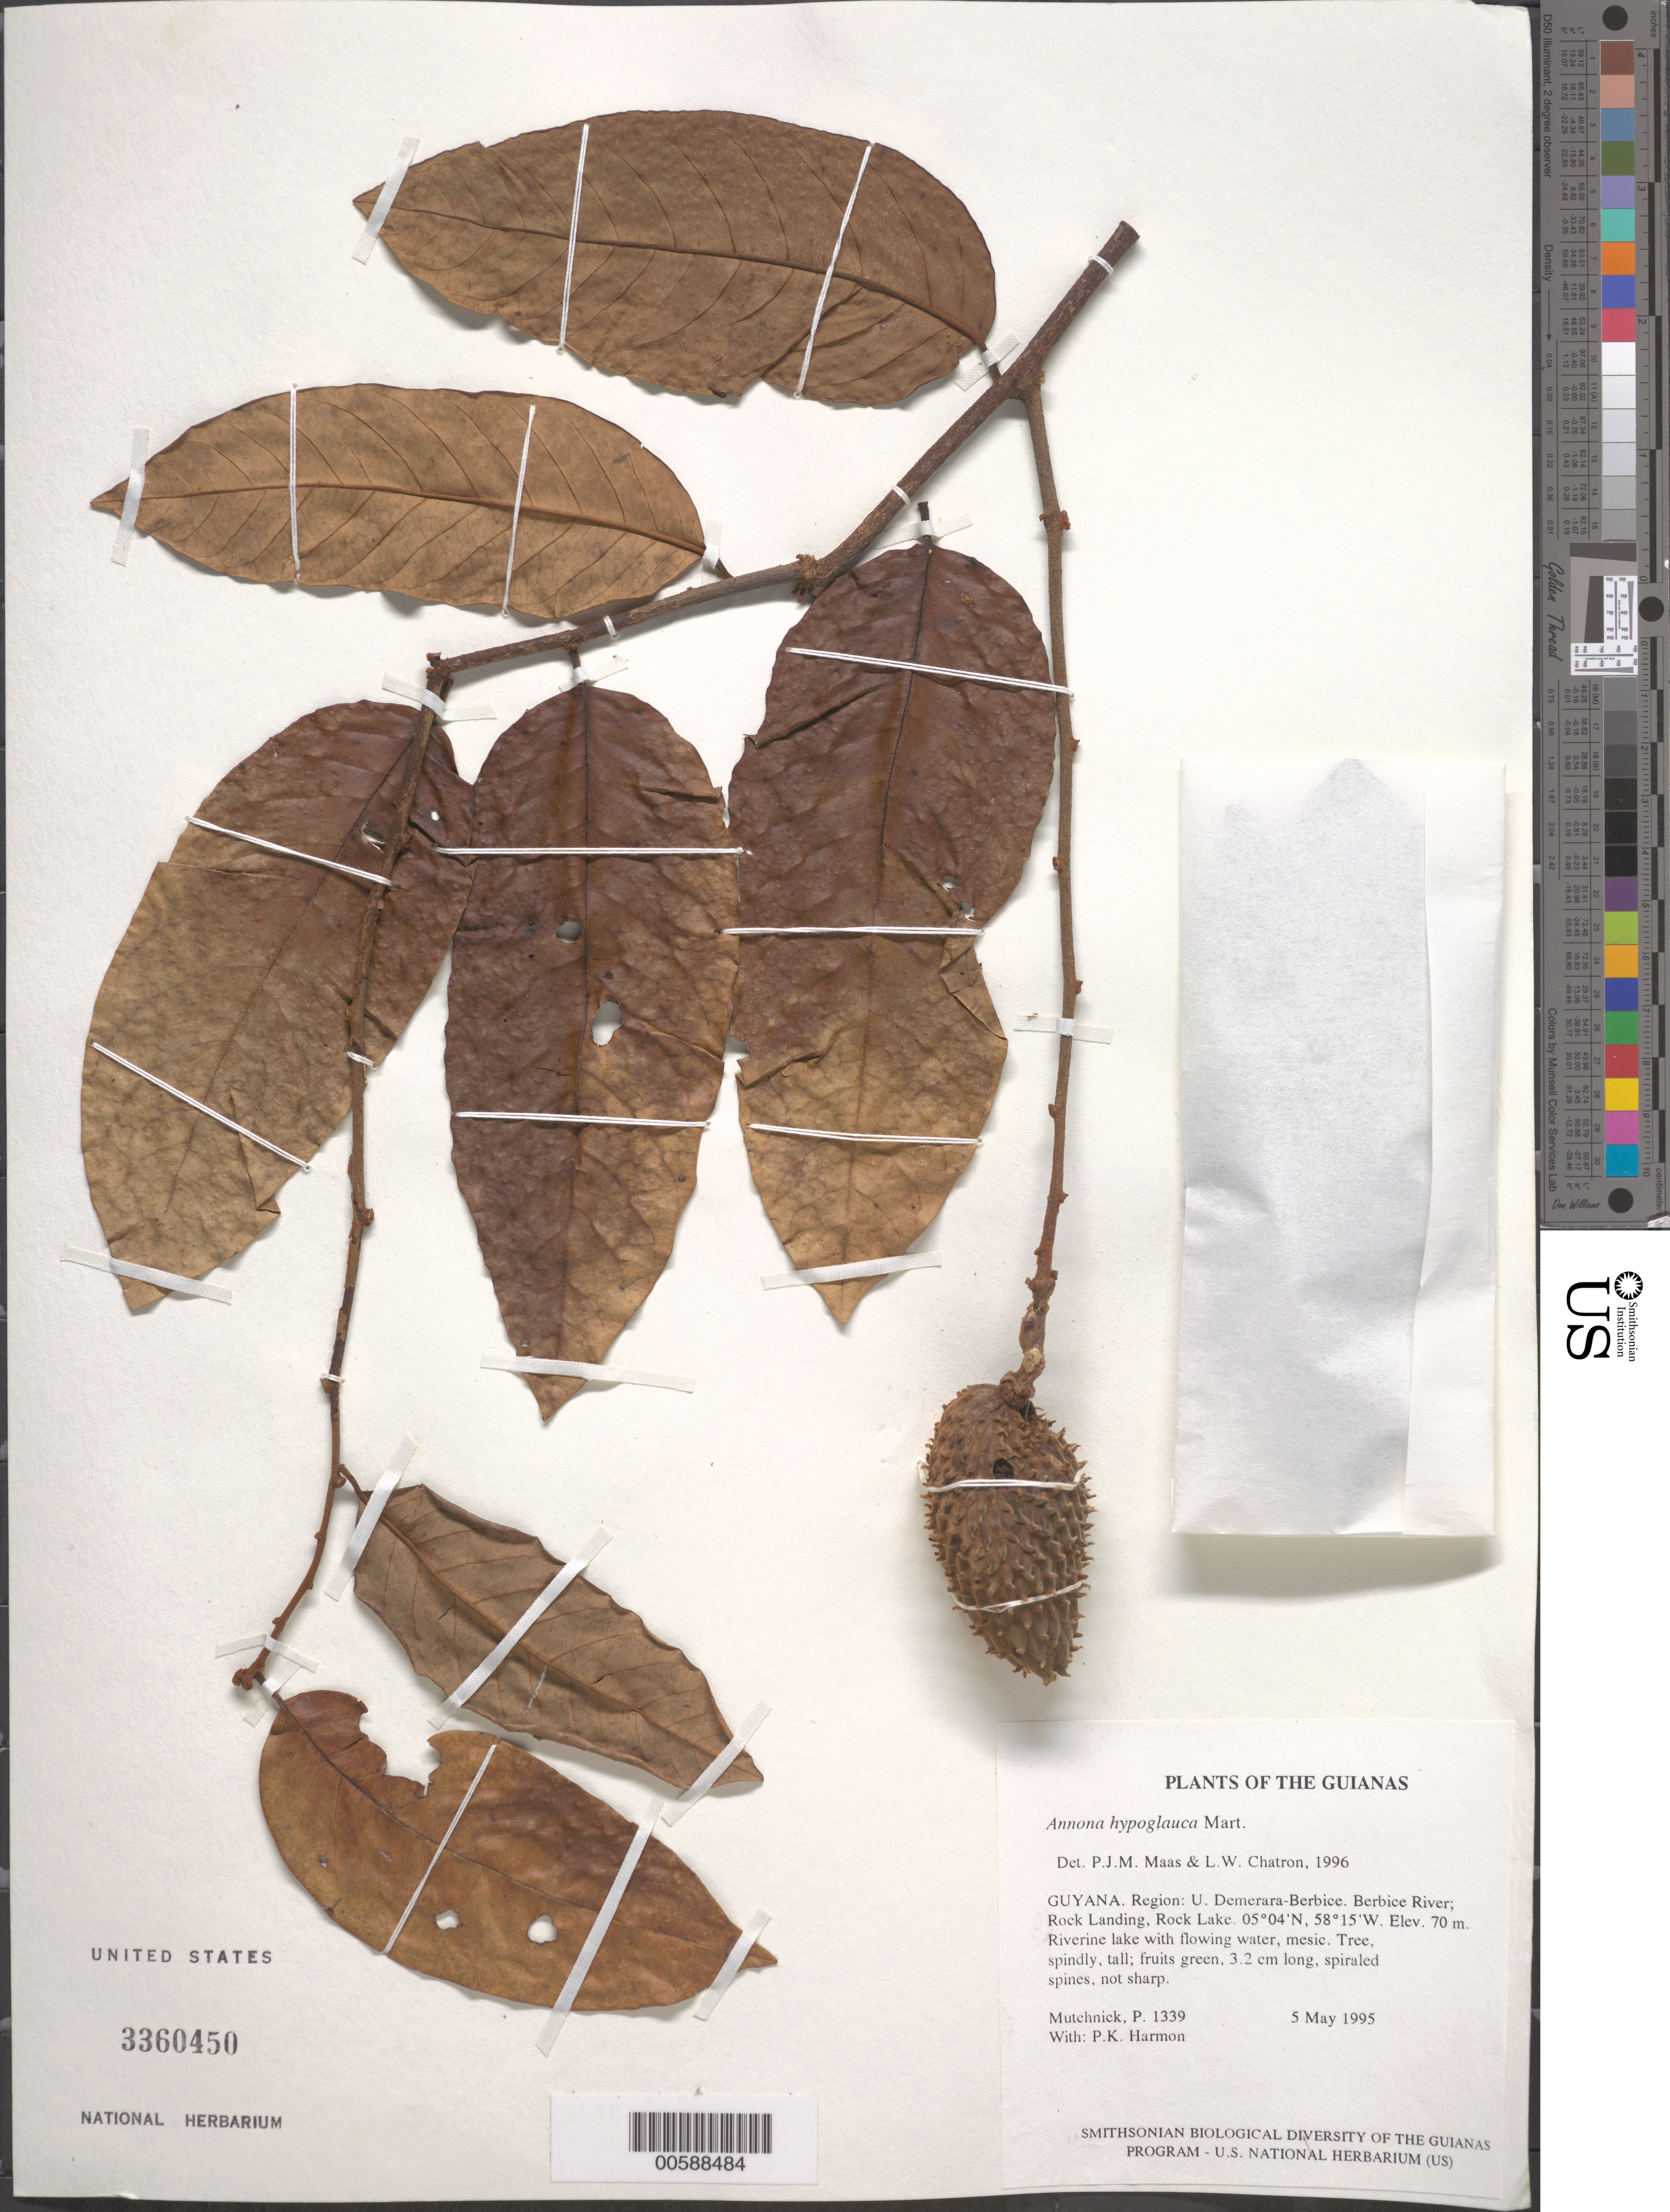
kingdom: Plantae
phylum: Tracheophyta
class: Magnoliopsida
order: Magnoliales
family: Annonaceae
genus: Annona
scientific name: Annona hypoglauca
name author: Mart.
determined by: Maas, P. J.; Chatrou, L. W.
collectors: P. Mutchnick & P. Harmon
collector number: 1339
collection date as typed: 5 May 1995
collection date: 1995-05-05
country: Guyana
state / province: U. Demerara-Berbice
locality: Berbice River; Rock Landing, Rock Lake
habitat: Riverine lake with flowing water, mesic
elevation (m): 70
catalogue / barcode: US 3360450